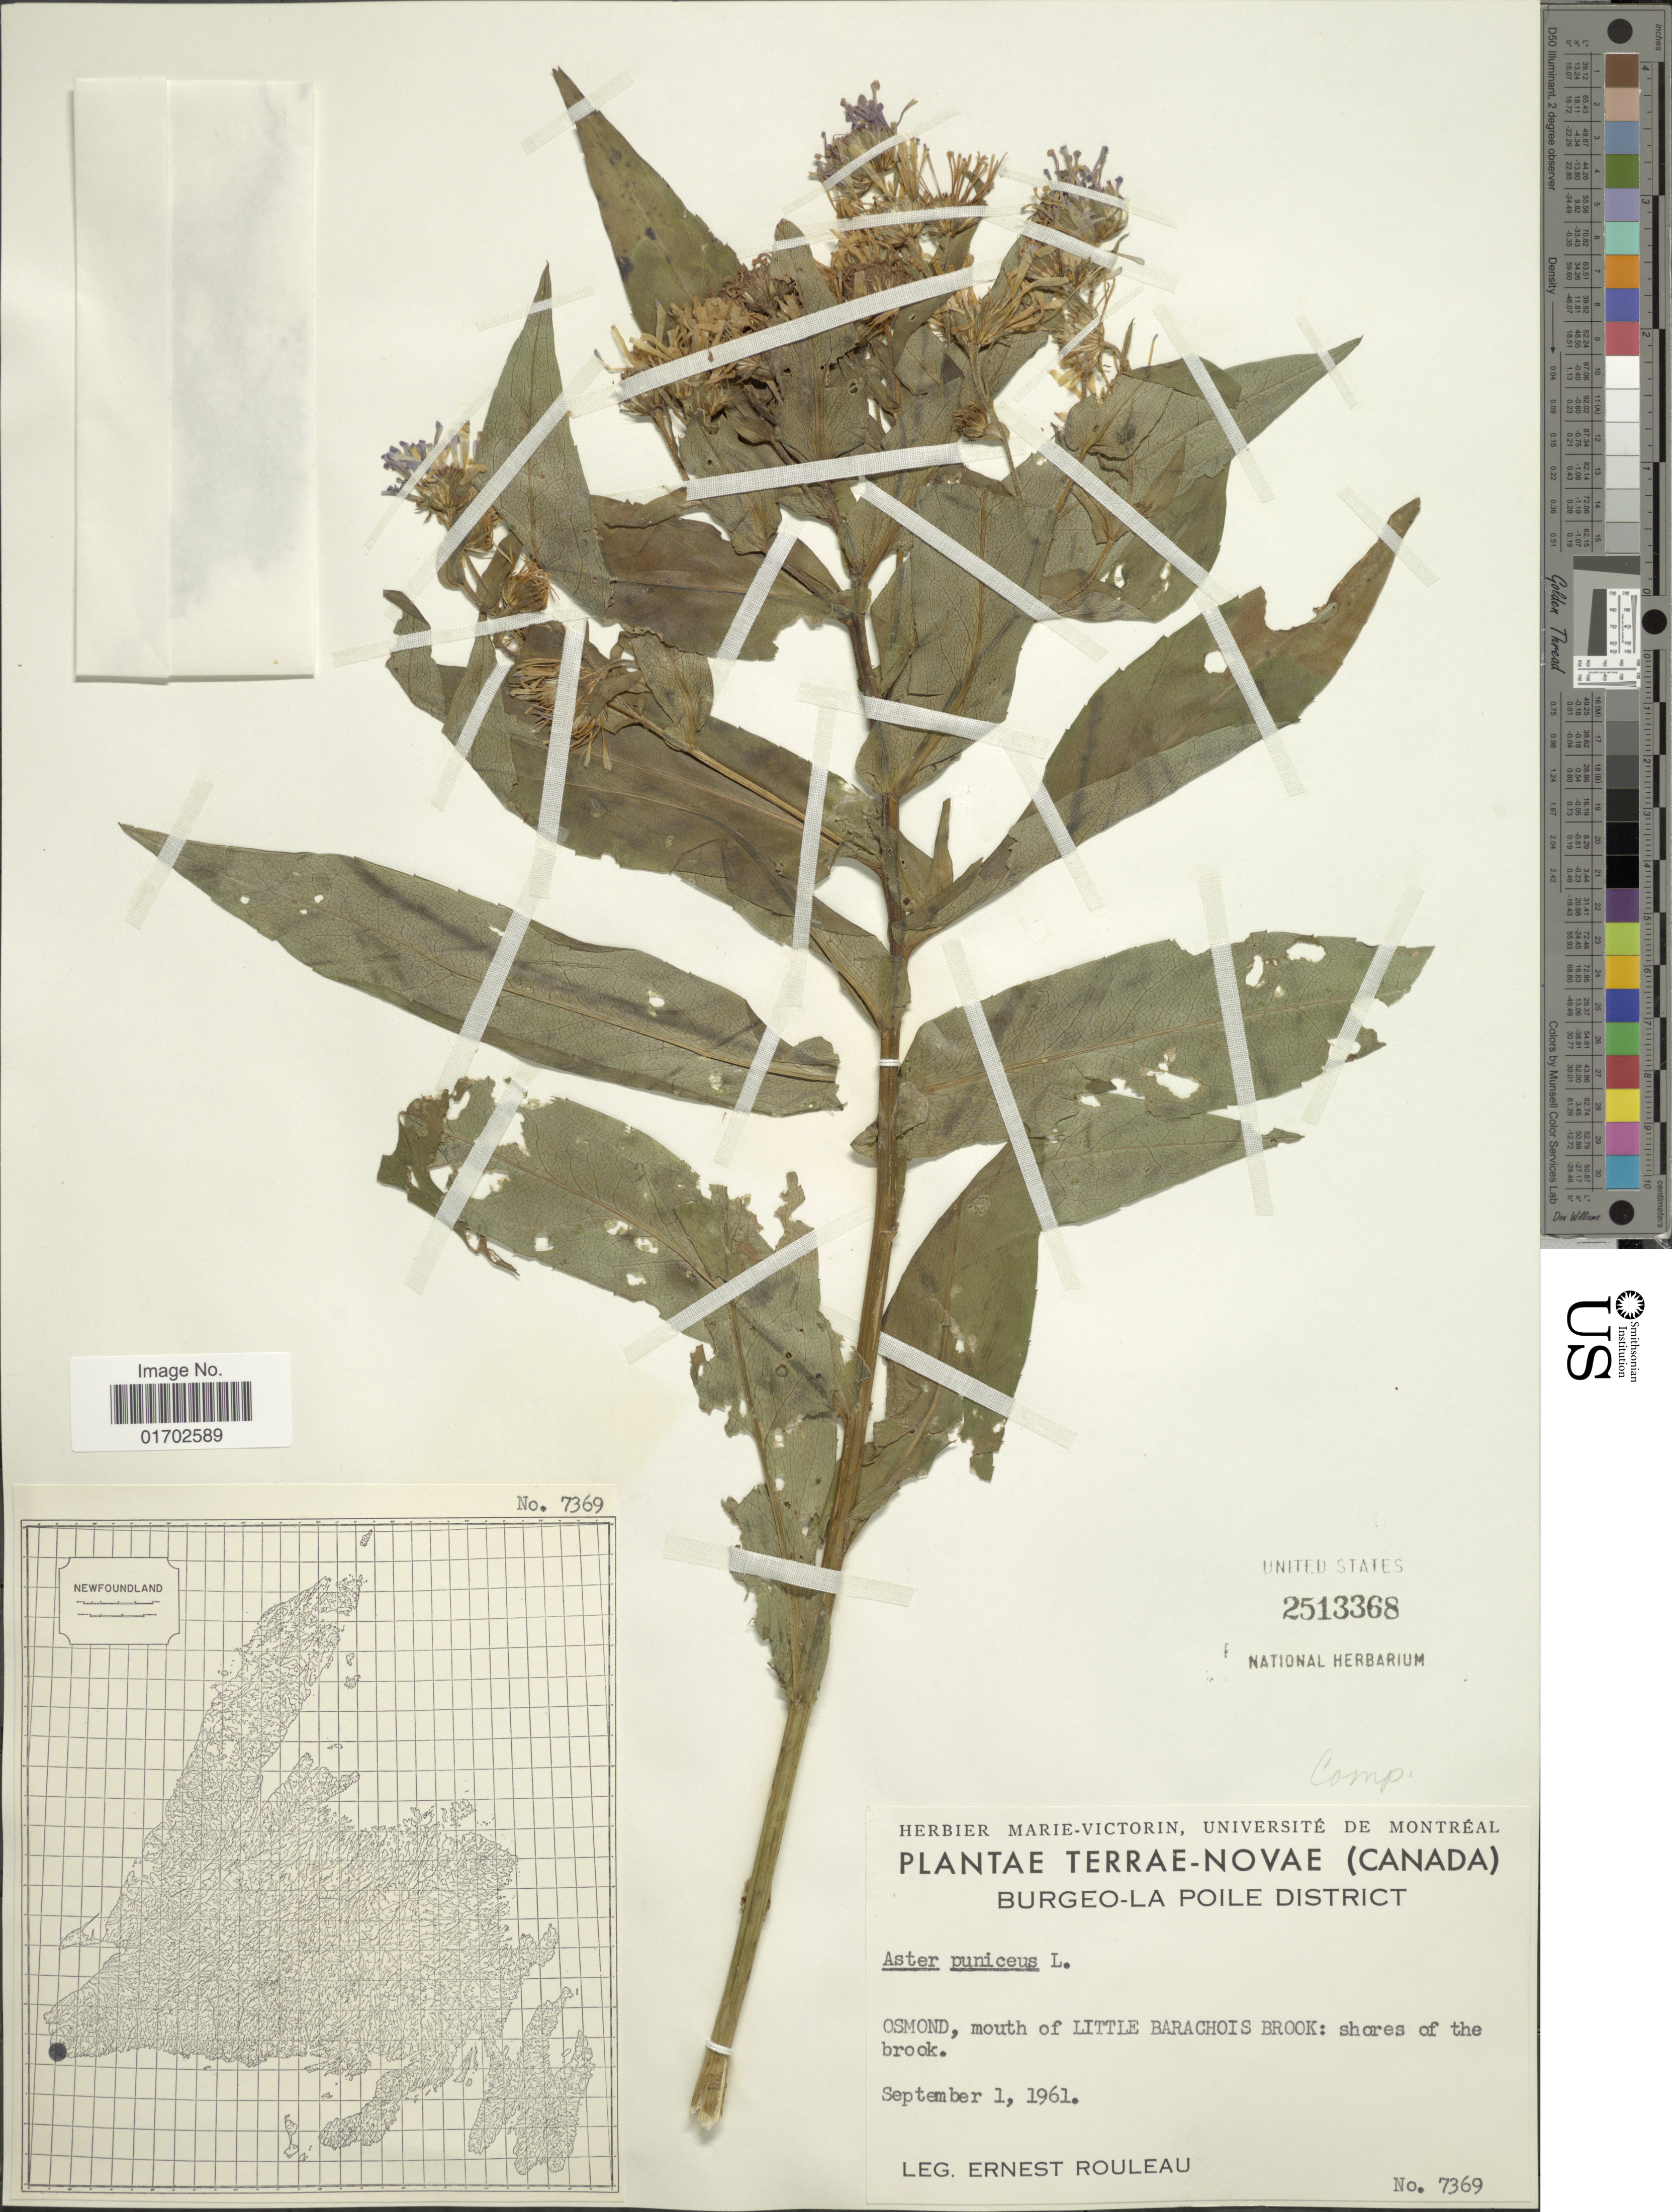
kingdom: Plantae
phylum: Tracheophyta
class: Magnoliopsida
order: Asterales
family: Asteraceae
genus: Symphyotrichum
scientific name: Symphyotrichum puniceum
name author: (L.) Á. Löve & D. Löve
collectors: E. Rouleau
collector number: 7369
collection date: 1961-09-01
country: Canada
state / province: Newfoundland and Labrador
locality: Terrae-Novae, Burgeo-La Poile District, osmond, mouth of Little Barachois Brook: shores of the brook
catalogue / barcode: US 2513368